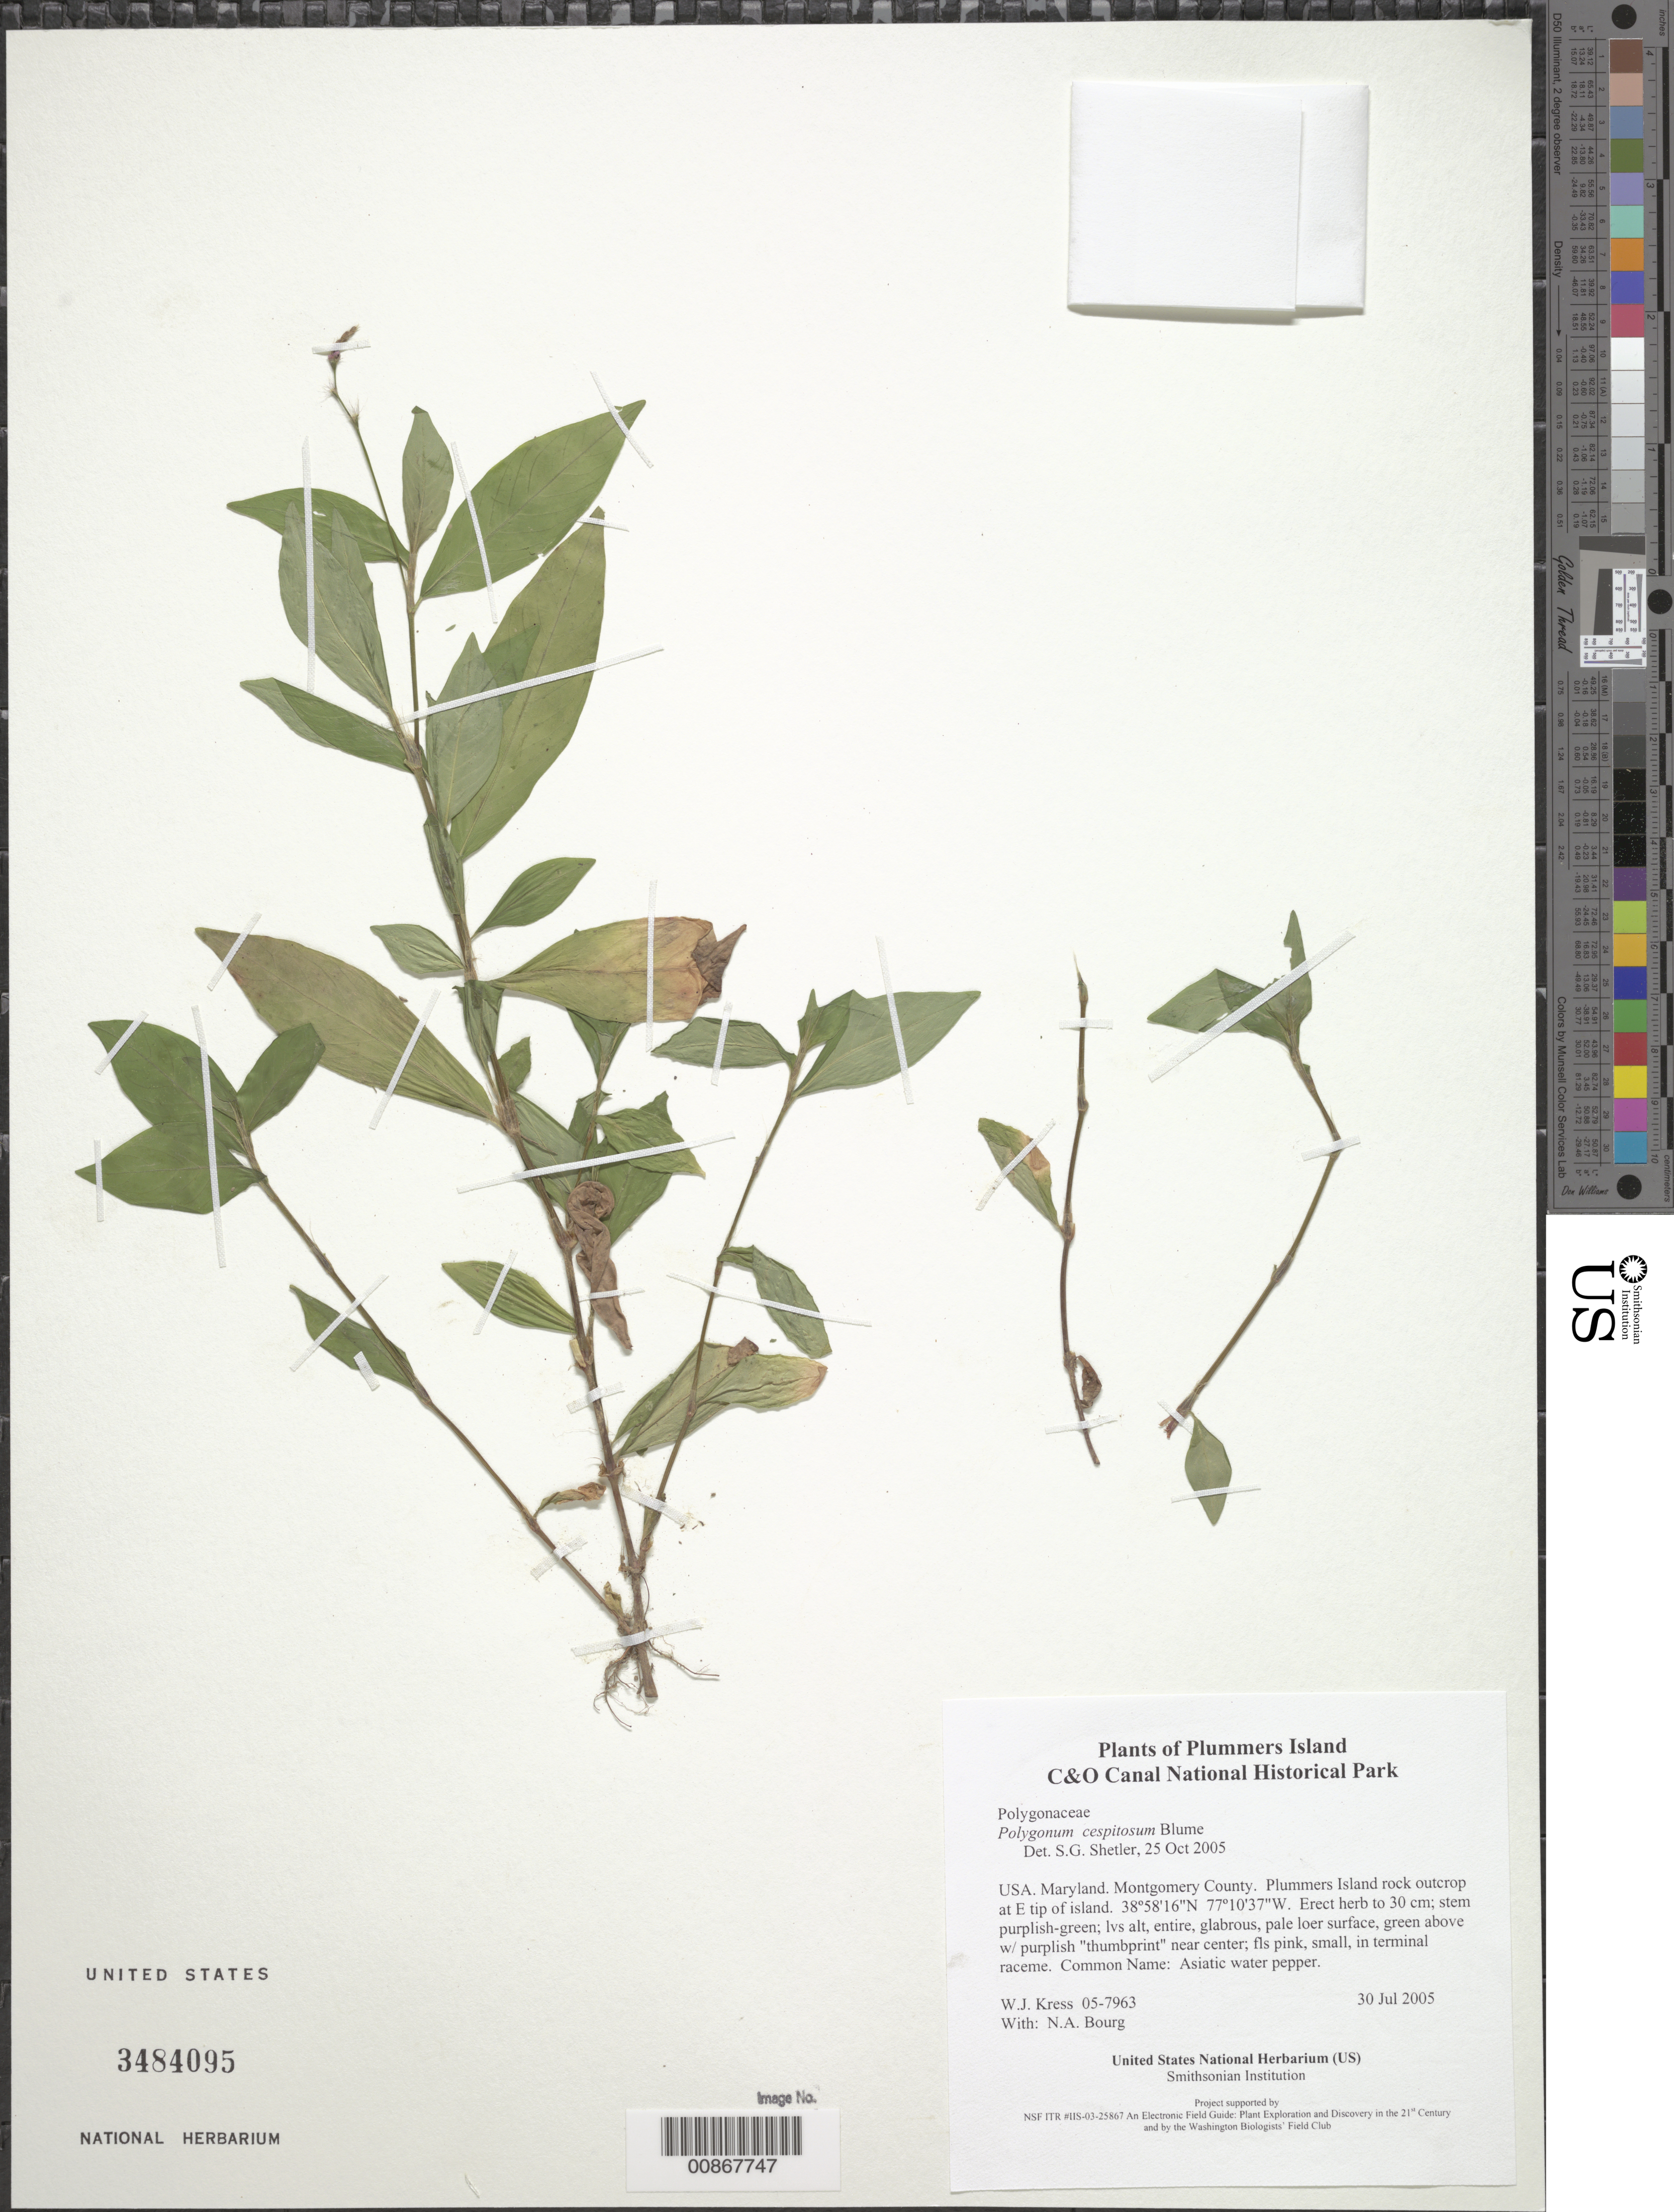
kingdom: Plantae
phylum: Tracheophyta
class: Magnoliopsida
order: Caryophyllales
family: Polygonaceae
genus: Persicaria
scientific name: Persicaria longiseta (Bruijn) Kitag.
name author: (Bruijn &) Kitag.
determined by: Atha, D. E.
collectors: W. J. Kress & N. A. Bourg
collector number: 05-7963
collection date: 2005-07-30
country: United States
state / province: Maryland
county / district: Montgomery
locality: Chesapeake and Ohio Canal National Historical Park, Plummers Island rock outcrop at E tip of island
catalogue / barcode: US 3484095